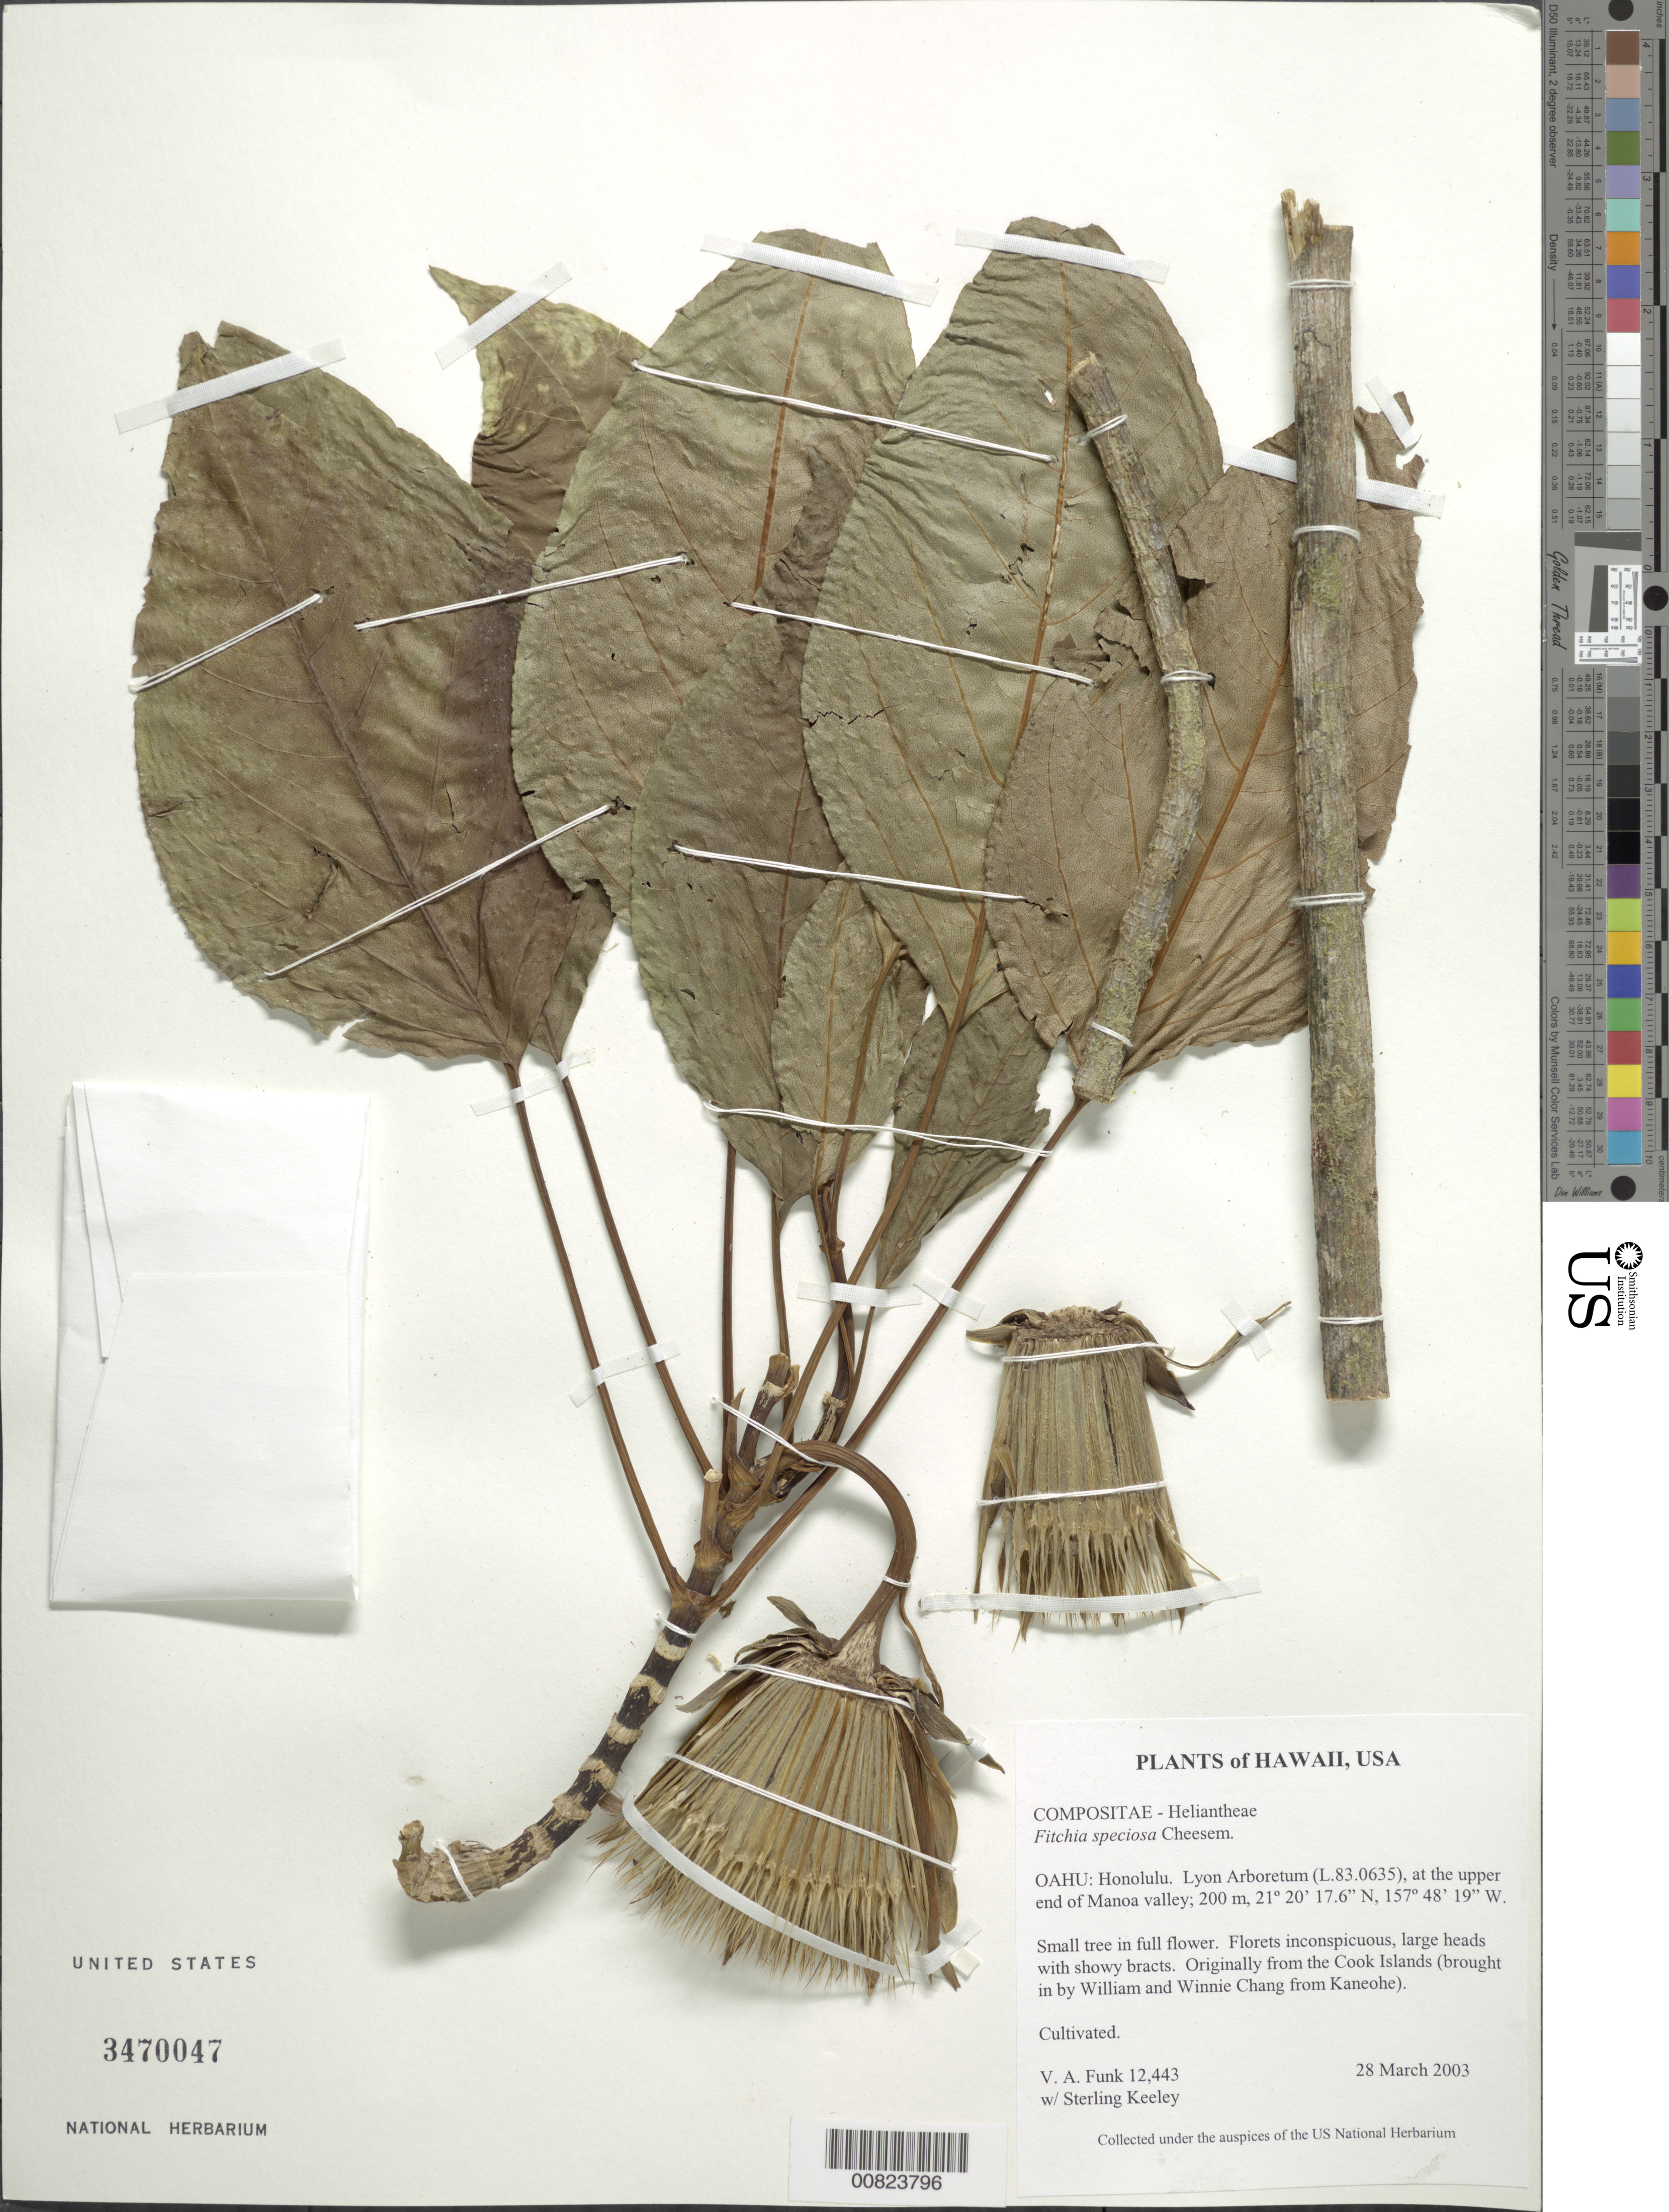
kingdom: Plantae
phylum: Tracheophyta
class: Magnoliopsida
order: Asterales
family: Asteraceae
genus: Fitchia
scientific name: Fitchia speciosa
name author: Cheeseman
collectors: V. Funk & S. C. Keeley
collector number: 12443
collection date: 2003-03-28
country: United States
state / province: Hawaii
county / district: Oahu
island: Oahu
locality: Oahu: Honolulu. Lyon Arboretum (L.83.0635), at the upper end of Manoa valley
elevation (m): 200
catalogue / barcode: US 3470047